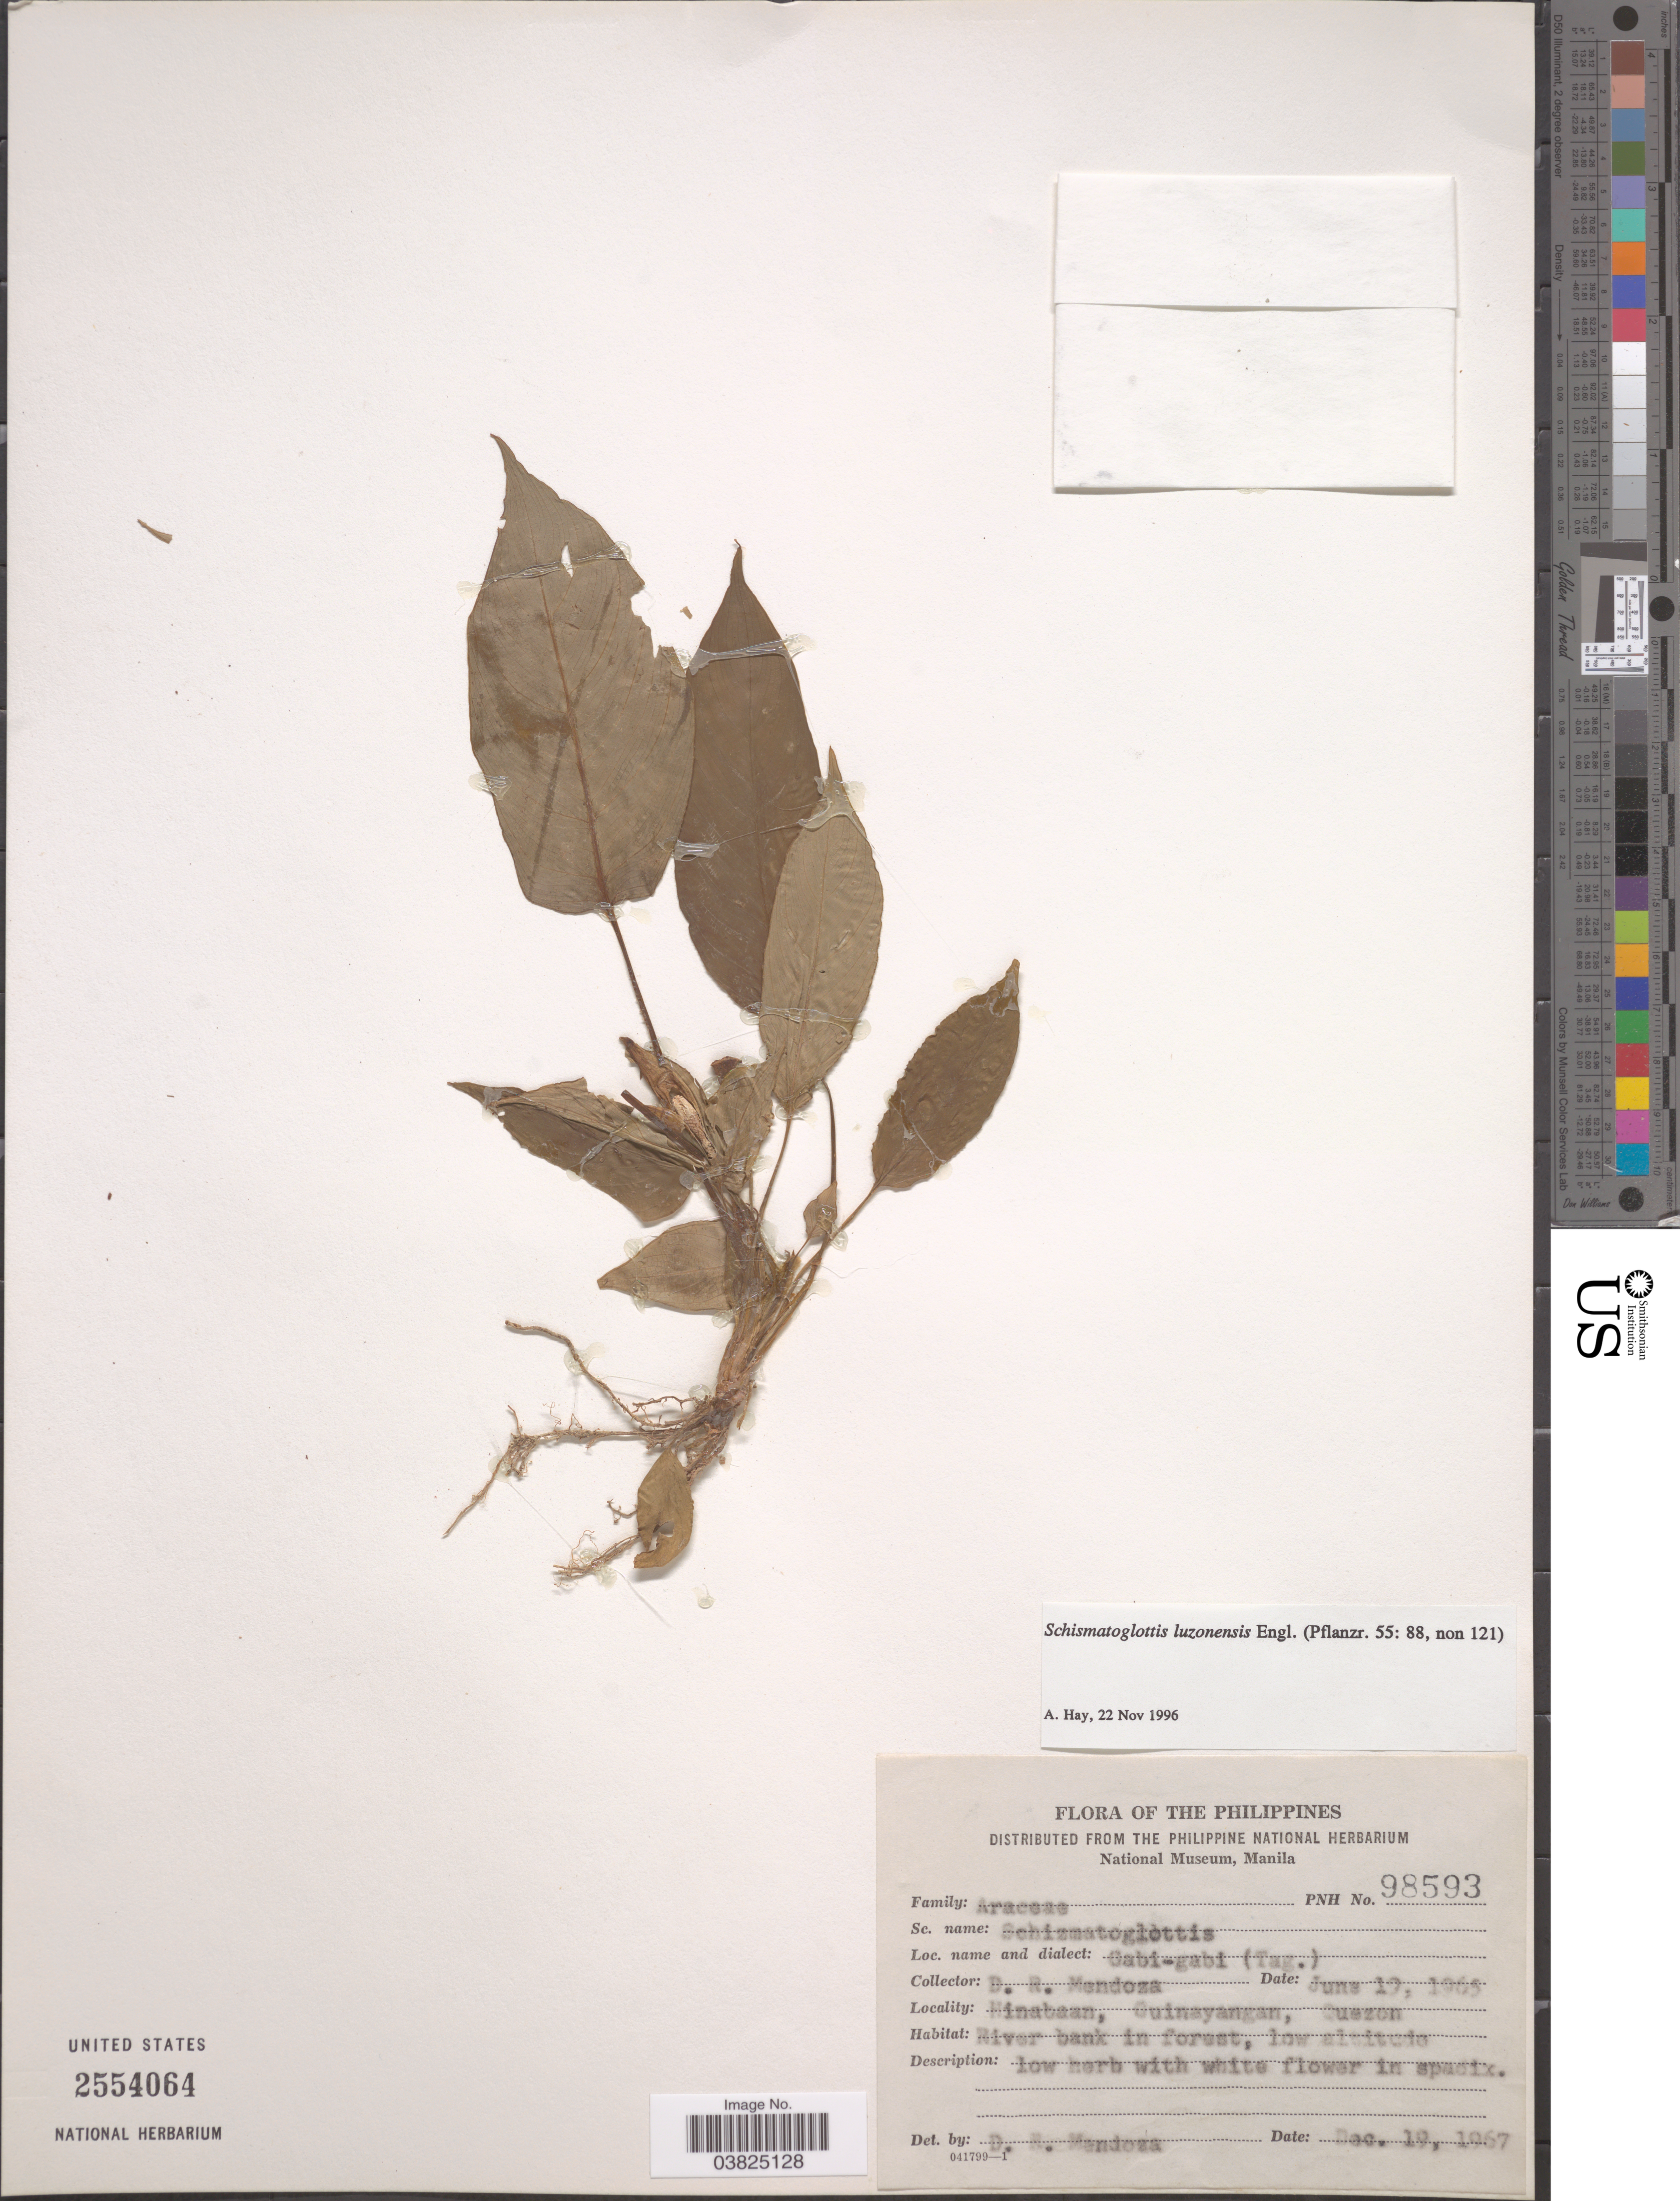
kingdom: Plantae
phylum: Tracheophyta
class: Liliopsida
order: Alismatales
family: Araceae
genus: Schismatoglottis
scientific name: Schismatoglottis luzonensis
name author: Engl.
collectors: D. Mendoza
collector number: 98593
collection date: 1967-12-19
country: Philippines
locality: Hinabaan, Guinayangan.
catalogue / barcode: US 2554064